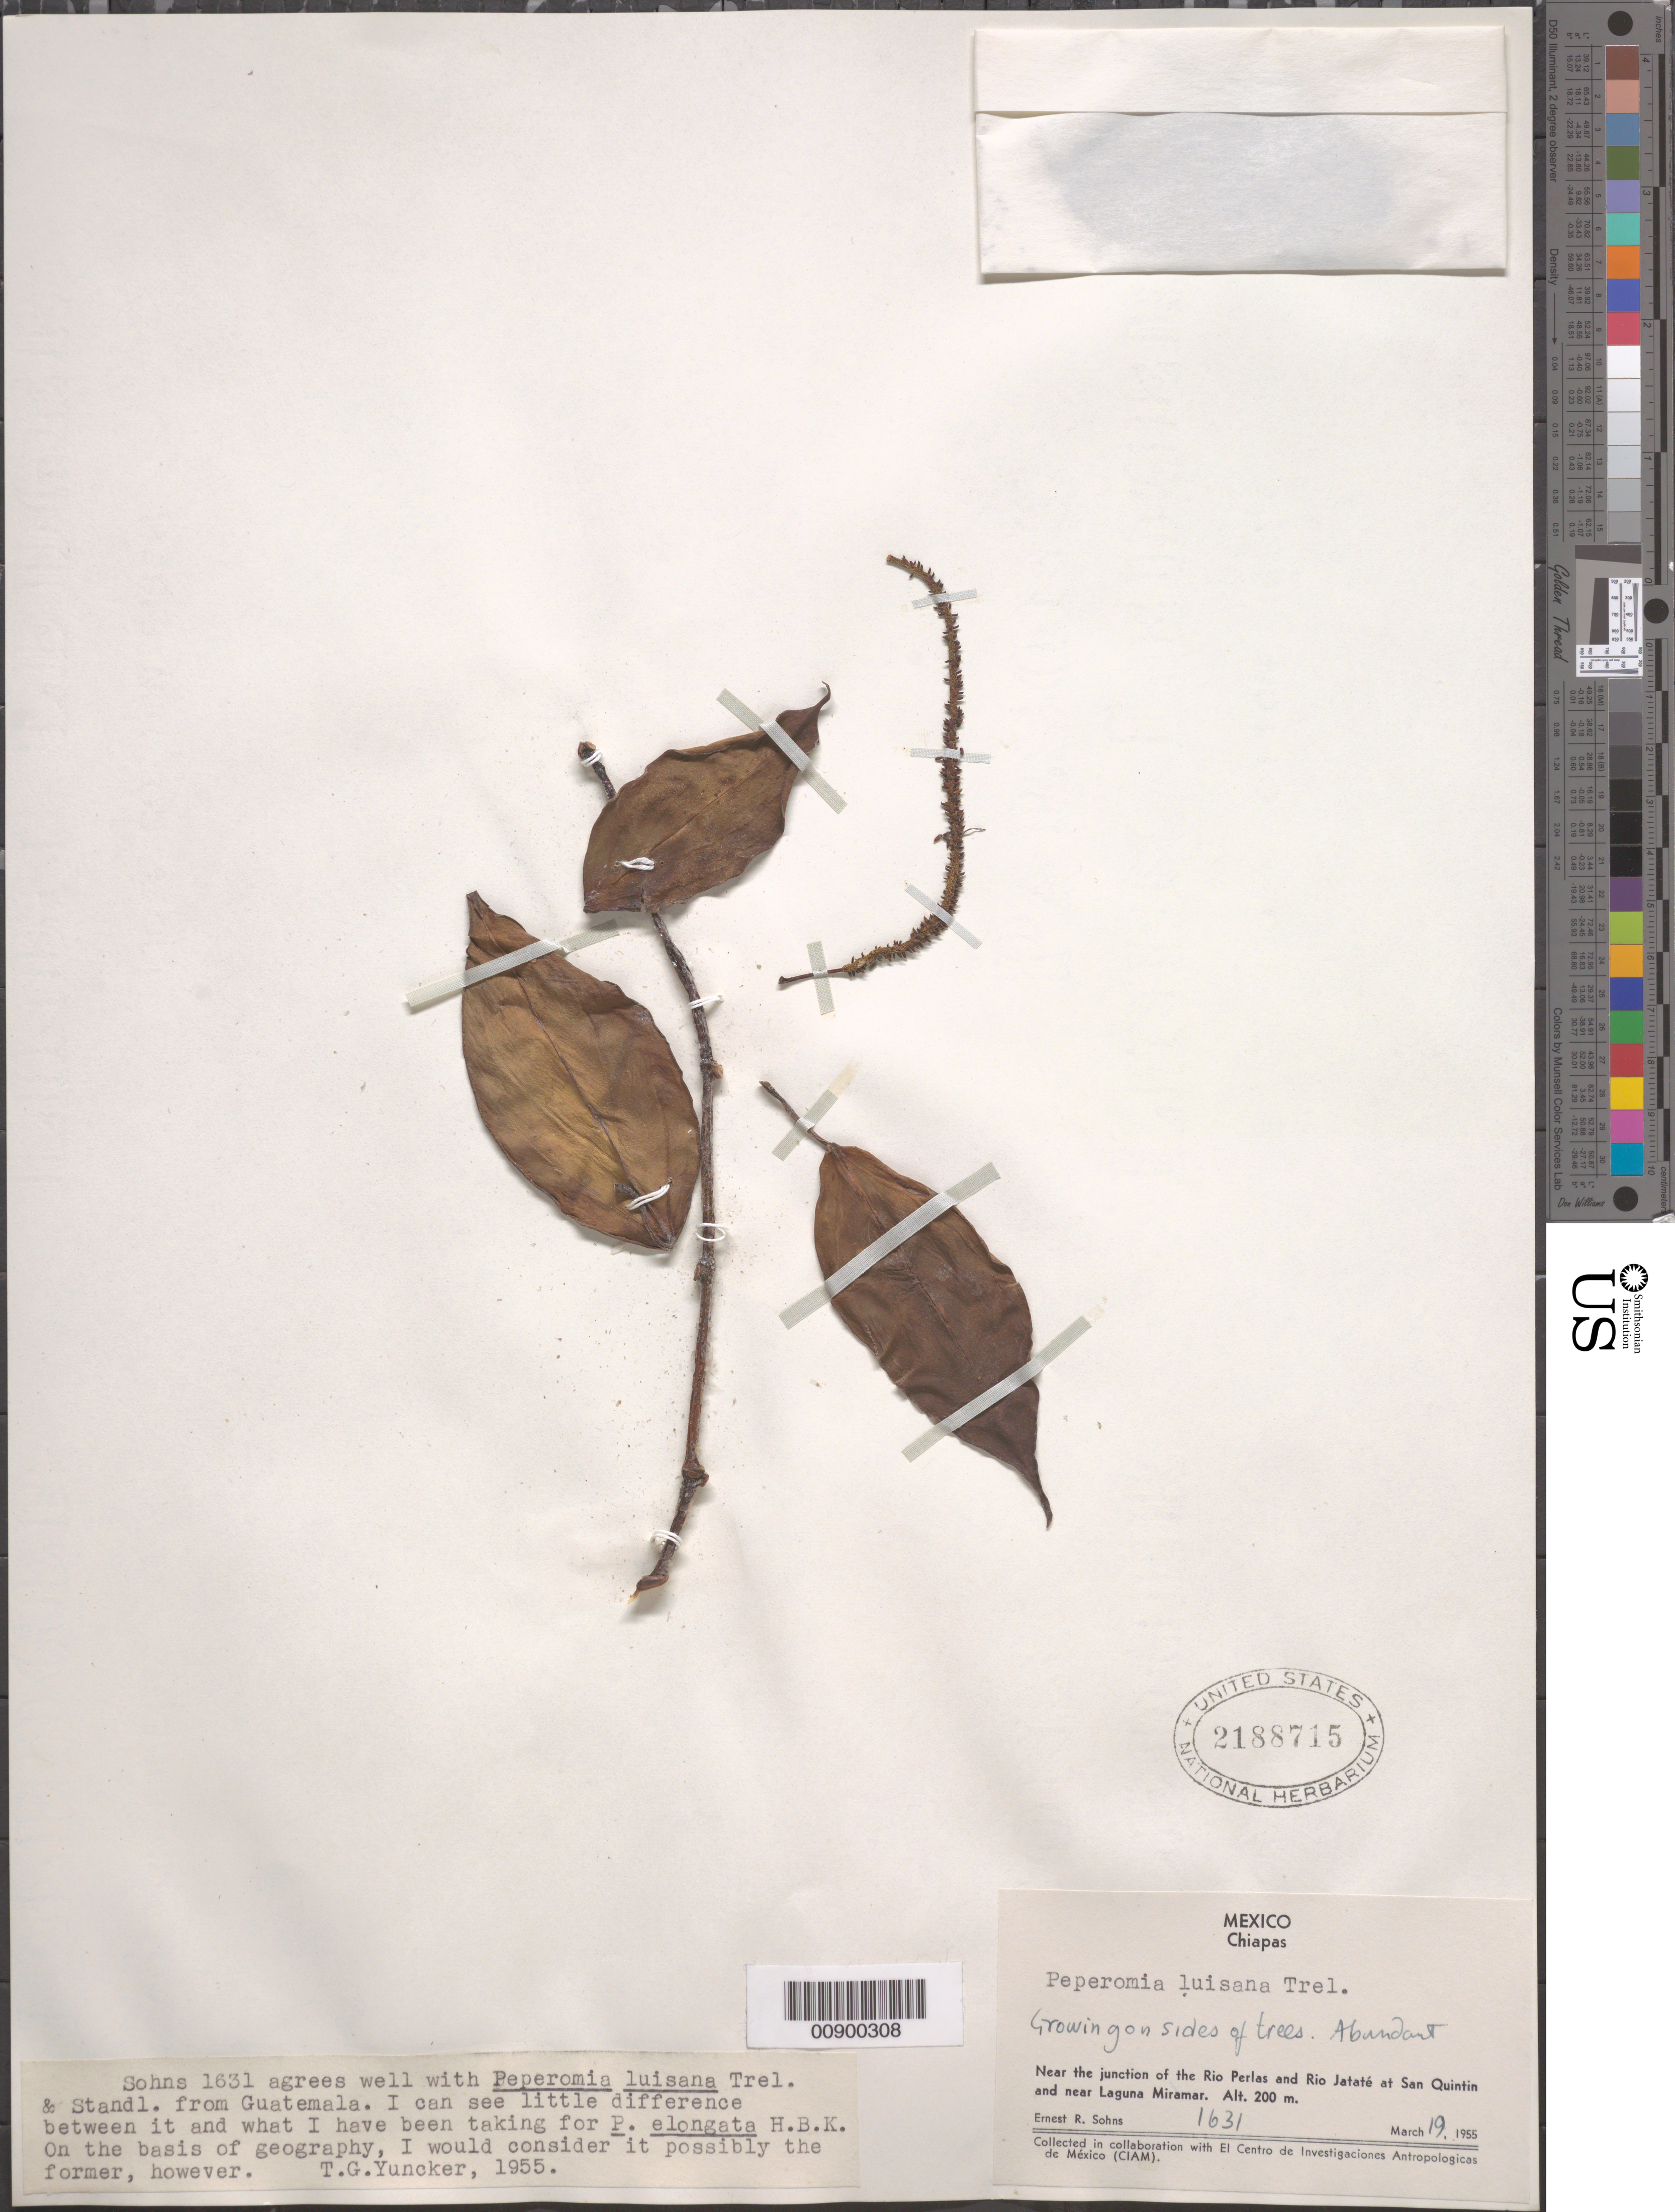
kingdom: Plantae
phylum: Tracheophyta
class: Magnoliopsida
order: Piperales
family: Piperaceae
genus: Peperomia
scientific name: Peperomia luisana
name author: Trel. & Standl.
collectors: E. R. Sohns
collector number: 1631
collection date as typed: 19 Mar 1955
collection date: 1955-03-19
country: Mexico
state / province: Chiapas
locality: Near the junction of the Río Perlas and Río Jataté at San Quintin and near Laguna Miramar.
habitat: Growing on sides of trees.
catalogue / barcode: US 2188715